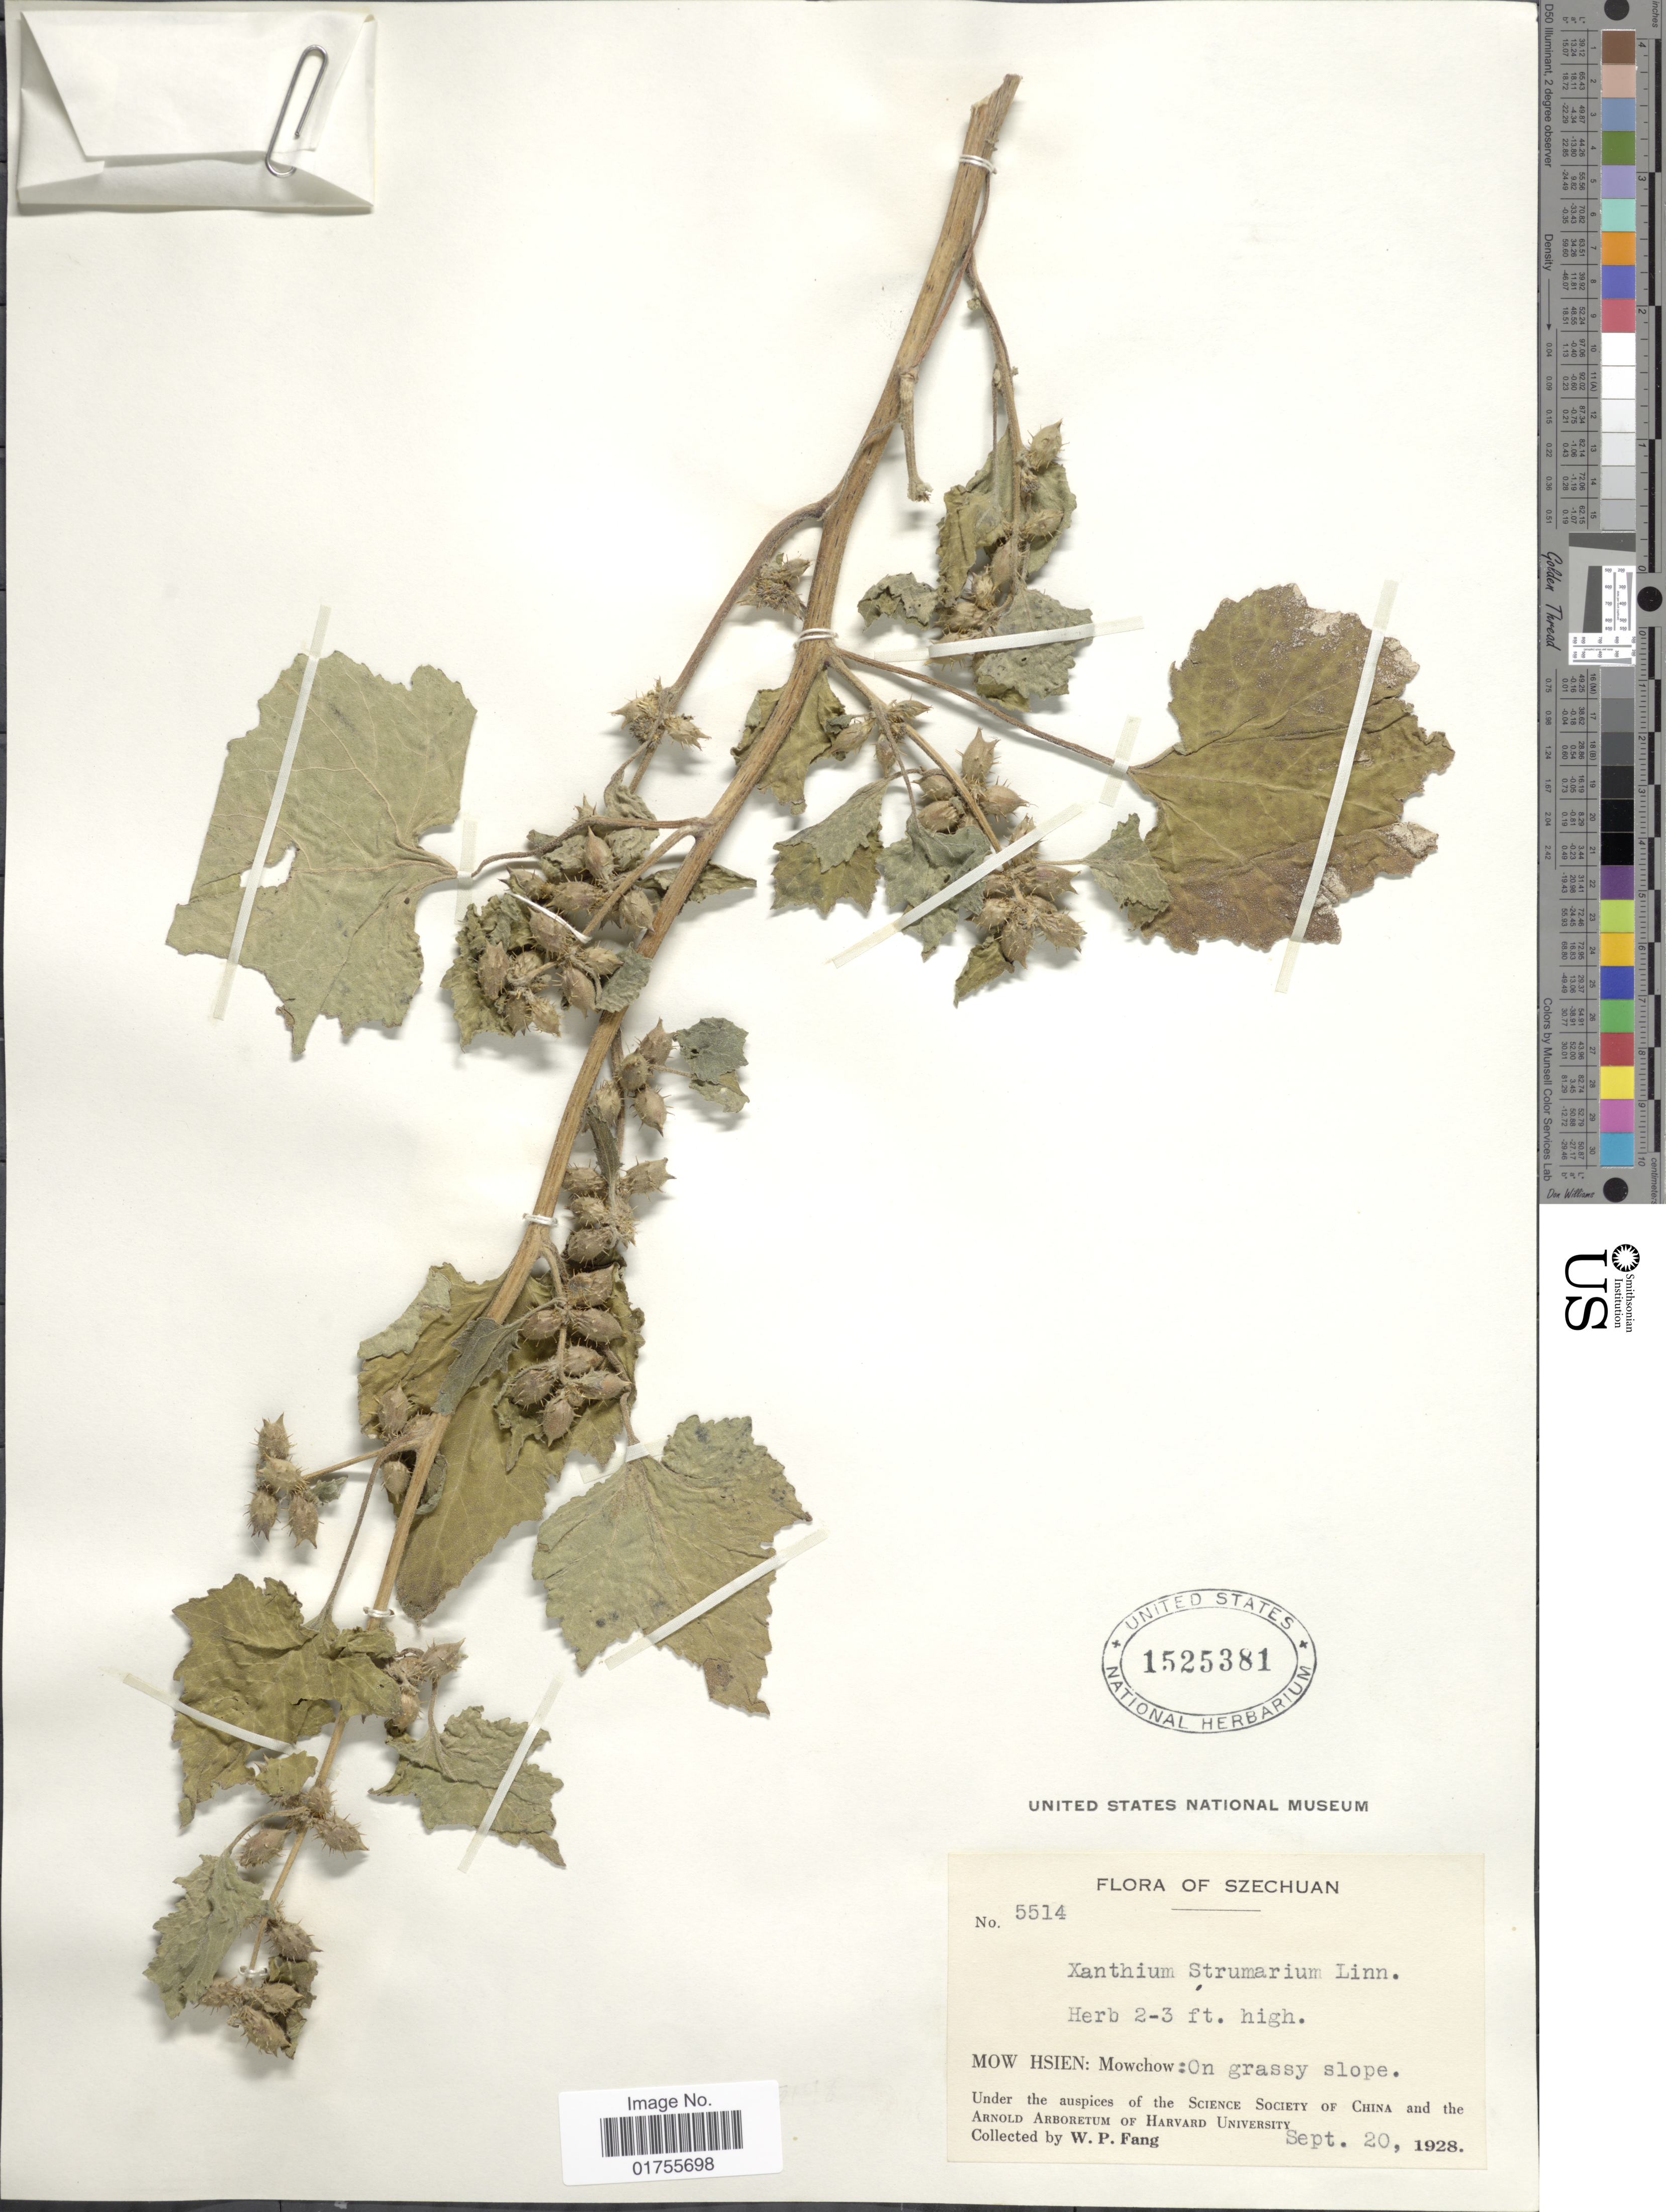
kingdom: Plantae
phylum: Tracheophyta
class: Magnoliopsida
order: Asterales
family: Asteraceae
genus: Xanthium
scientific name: Xanthium strumarium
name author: L.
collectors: W. P. Fang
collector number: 5514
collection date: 1928-09-20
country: China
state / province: Sichuan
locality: Szechuan, Mow Hsien: Mowchow: On grassy slope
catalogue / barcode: US 1525381